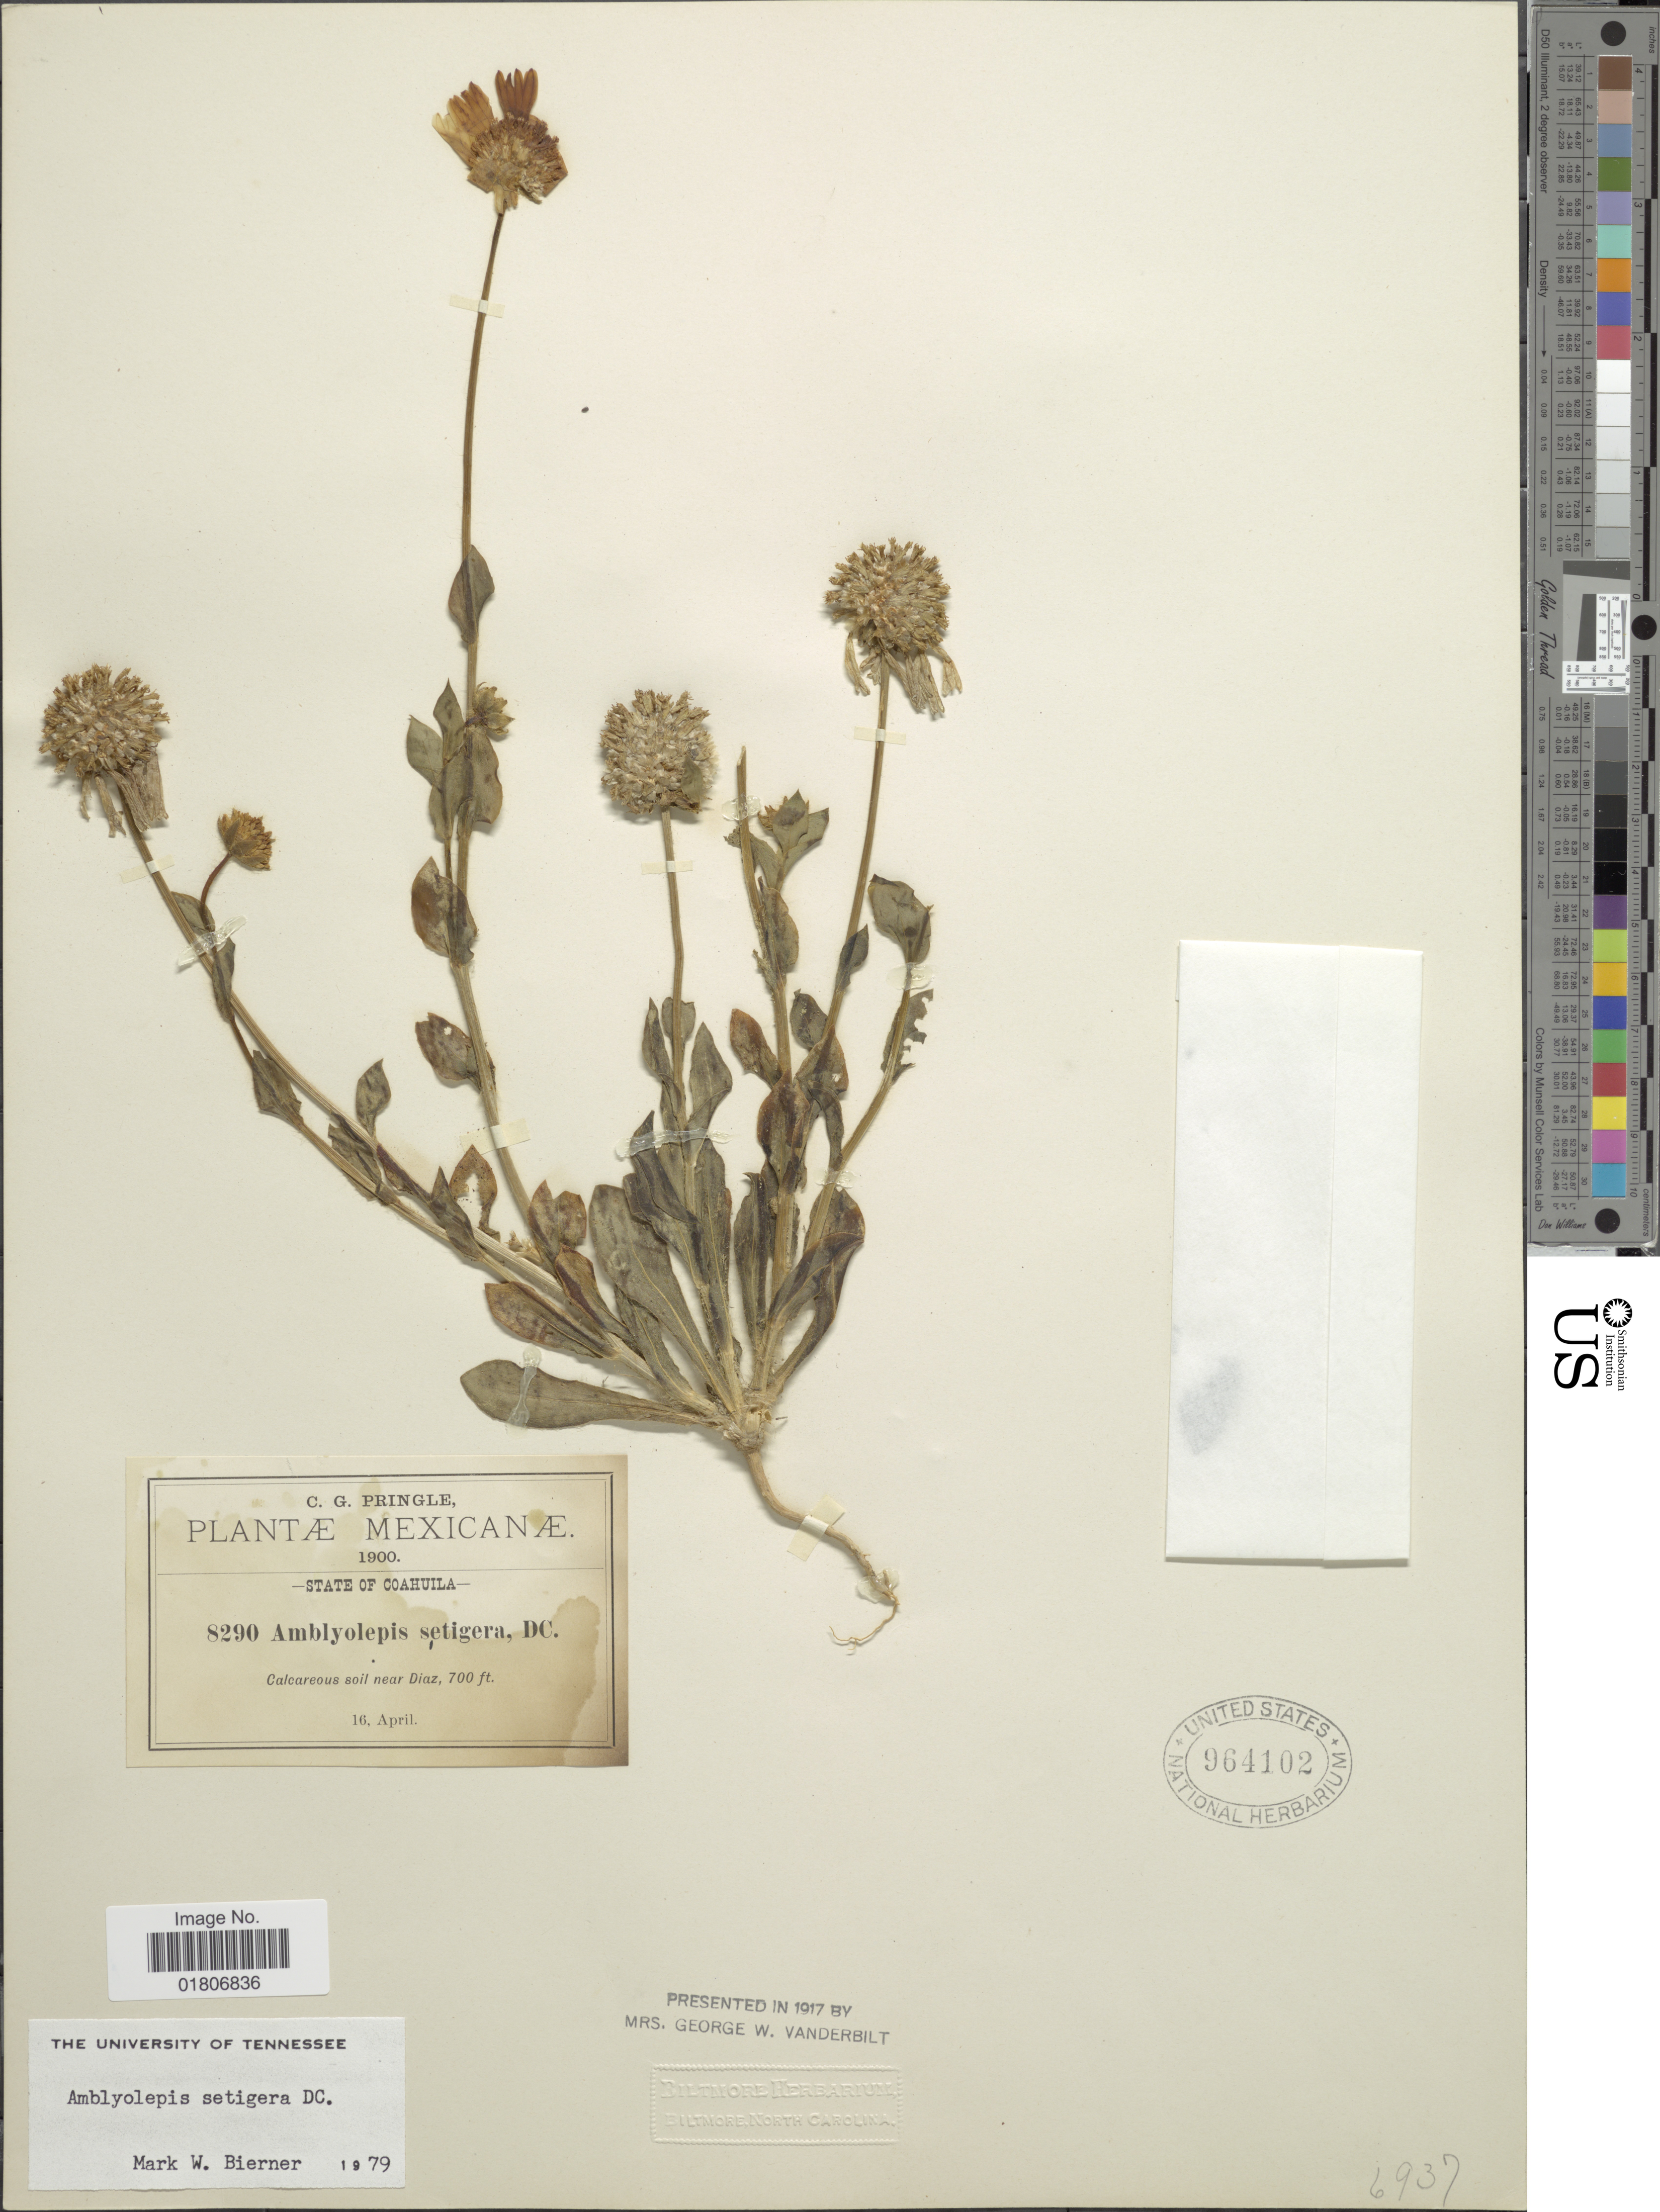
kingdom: Plantae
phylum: Tracheophyta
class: Magnoliopsida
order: Asterales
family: Asteraceae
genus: Amblyolepis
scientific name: Amblyolepis setigera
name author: DC.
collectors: C. G. Pringle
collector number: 8290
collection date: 1900-04-16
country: Mexico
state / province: Coahuila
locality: Near Diaz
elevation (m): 213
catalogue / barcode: US 964102